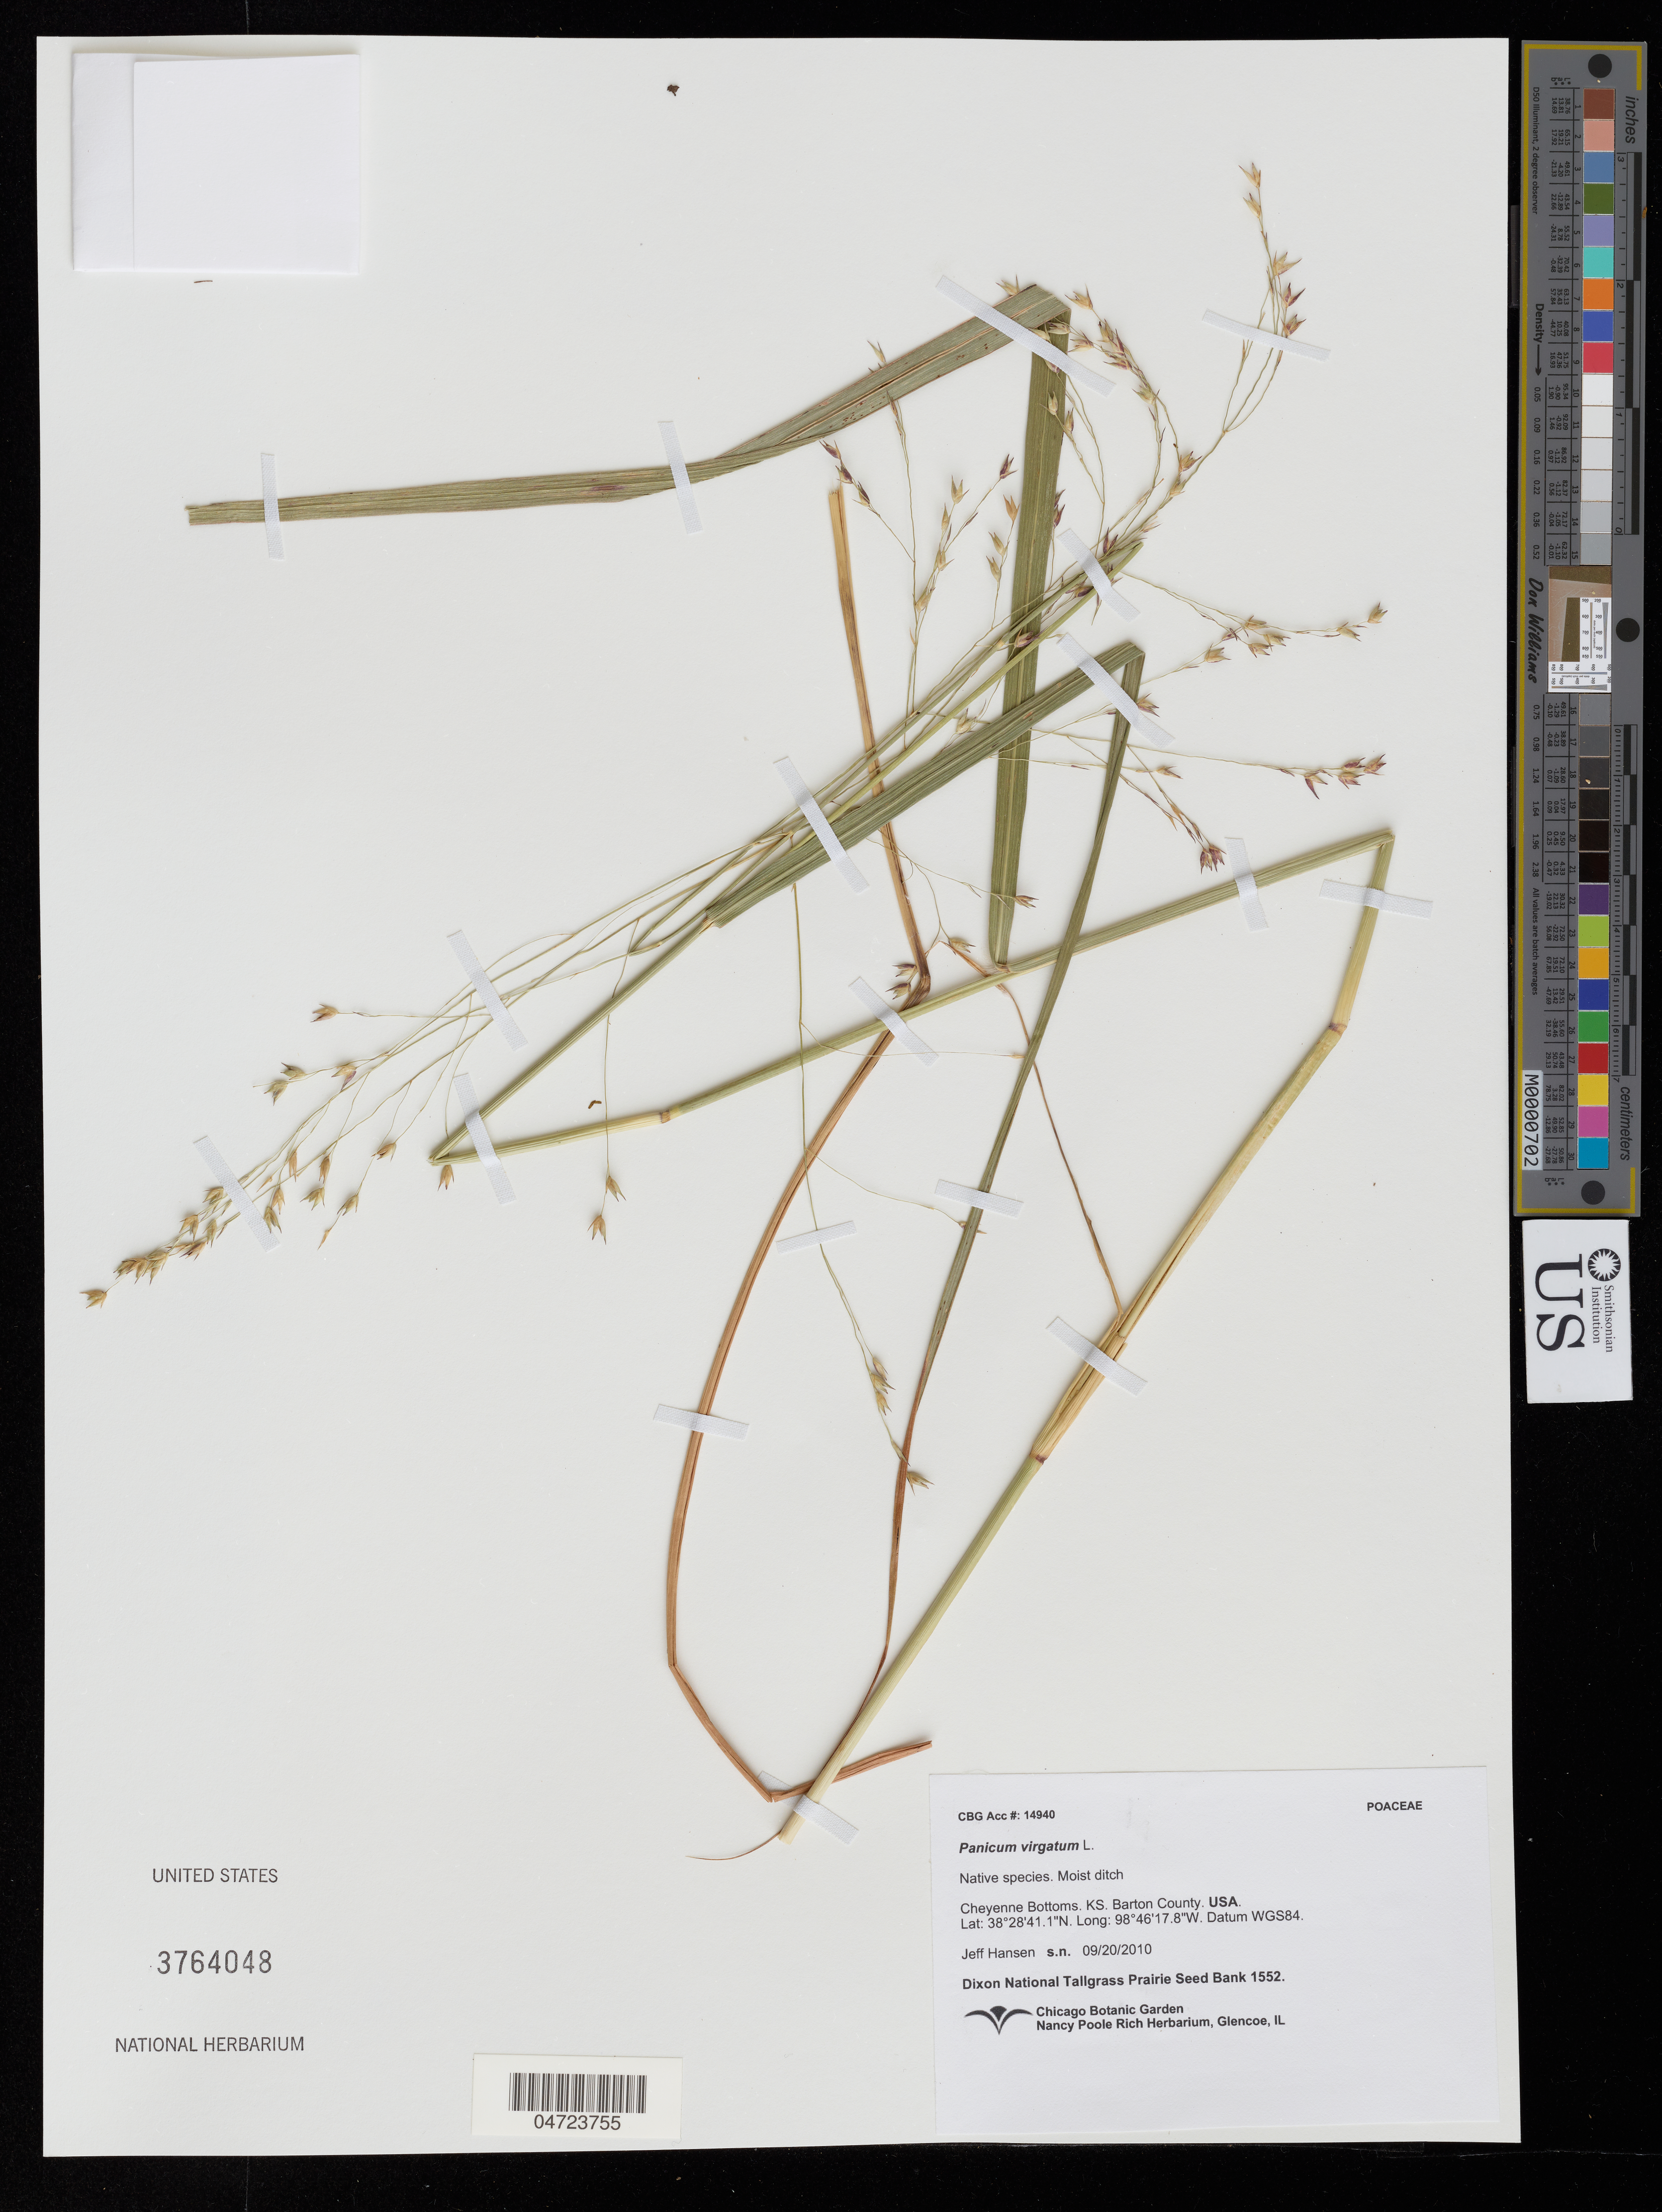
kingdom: Plantae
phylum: Tracheophyta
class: Liliopsida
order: Poales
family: Poaceae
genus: Panicum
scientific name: Panicum virgatum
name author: L.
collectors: J. Hansen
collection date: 2010-09-20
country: United States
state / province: Kansas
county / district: Barton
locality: Cheyenne Bottoms. Barton County.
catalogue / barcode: US 3764048